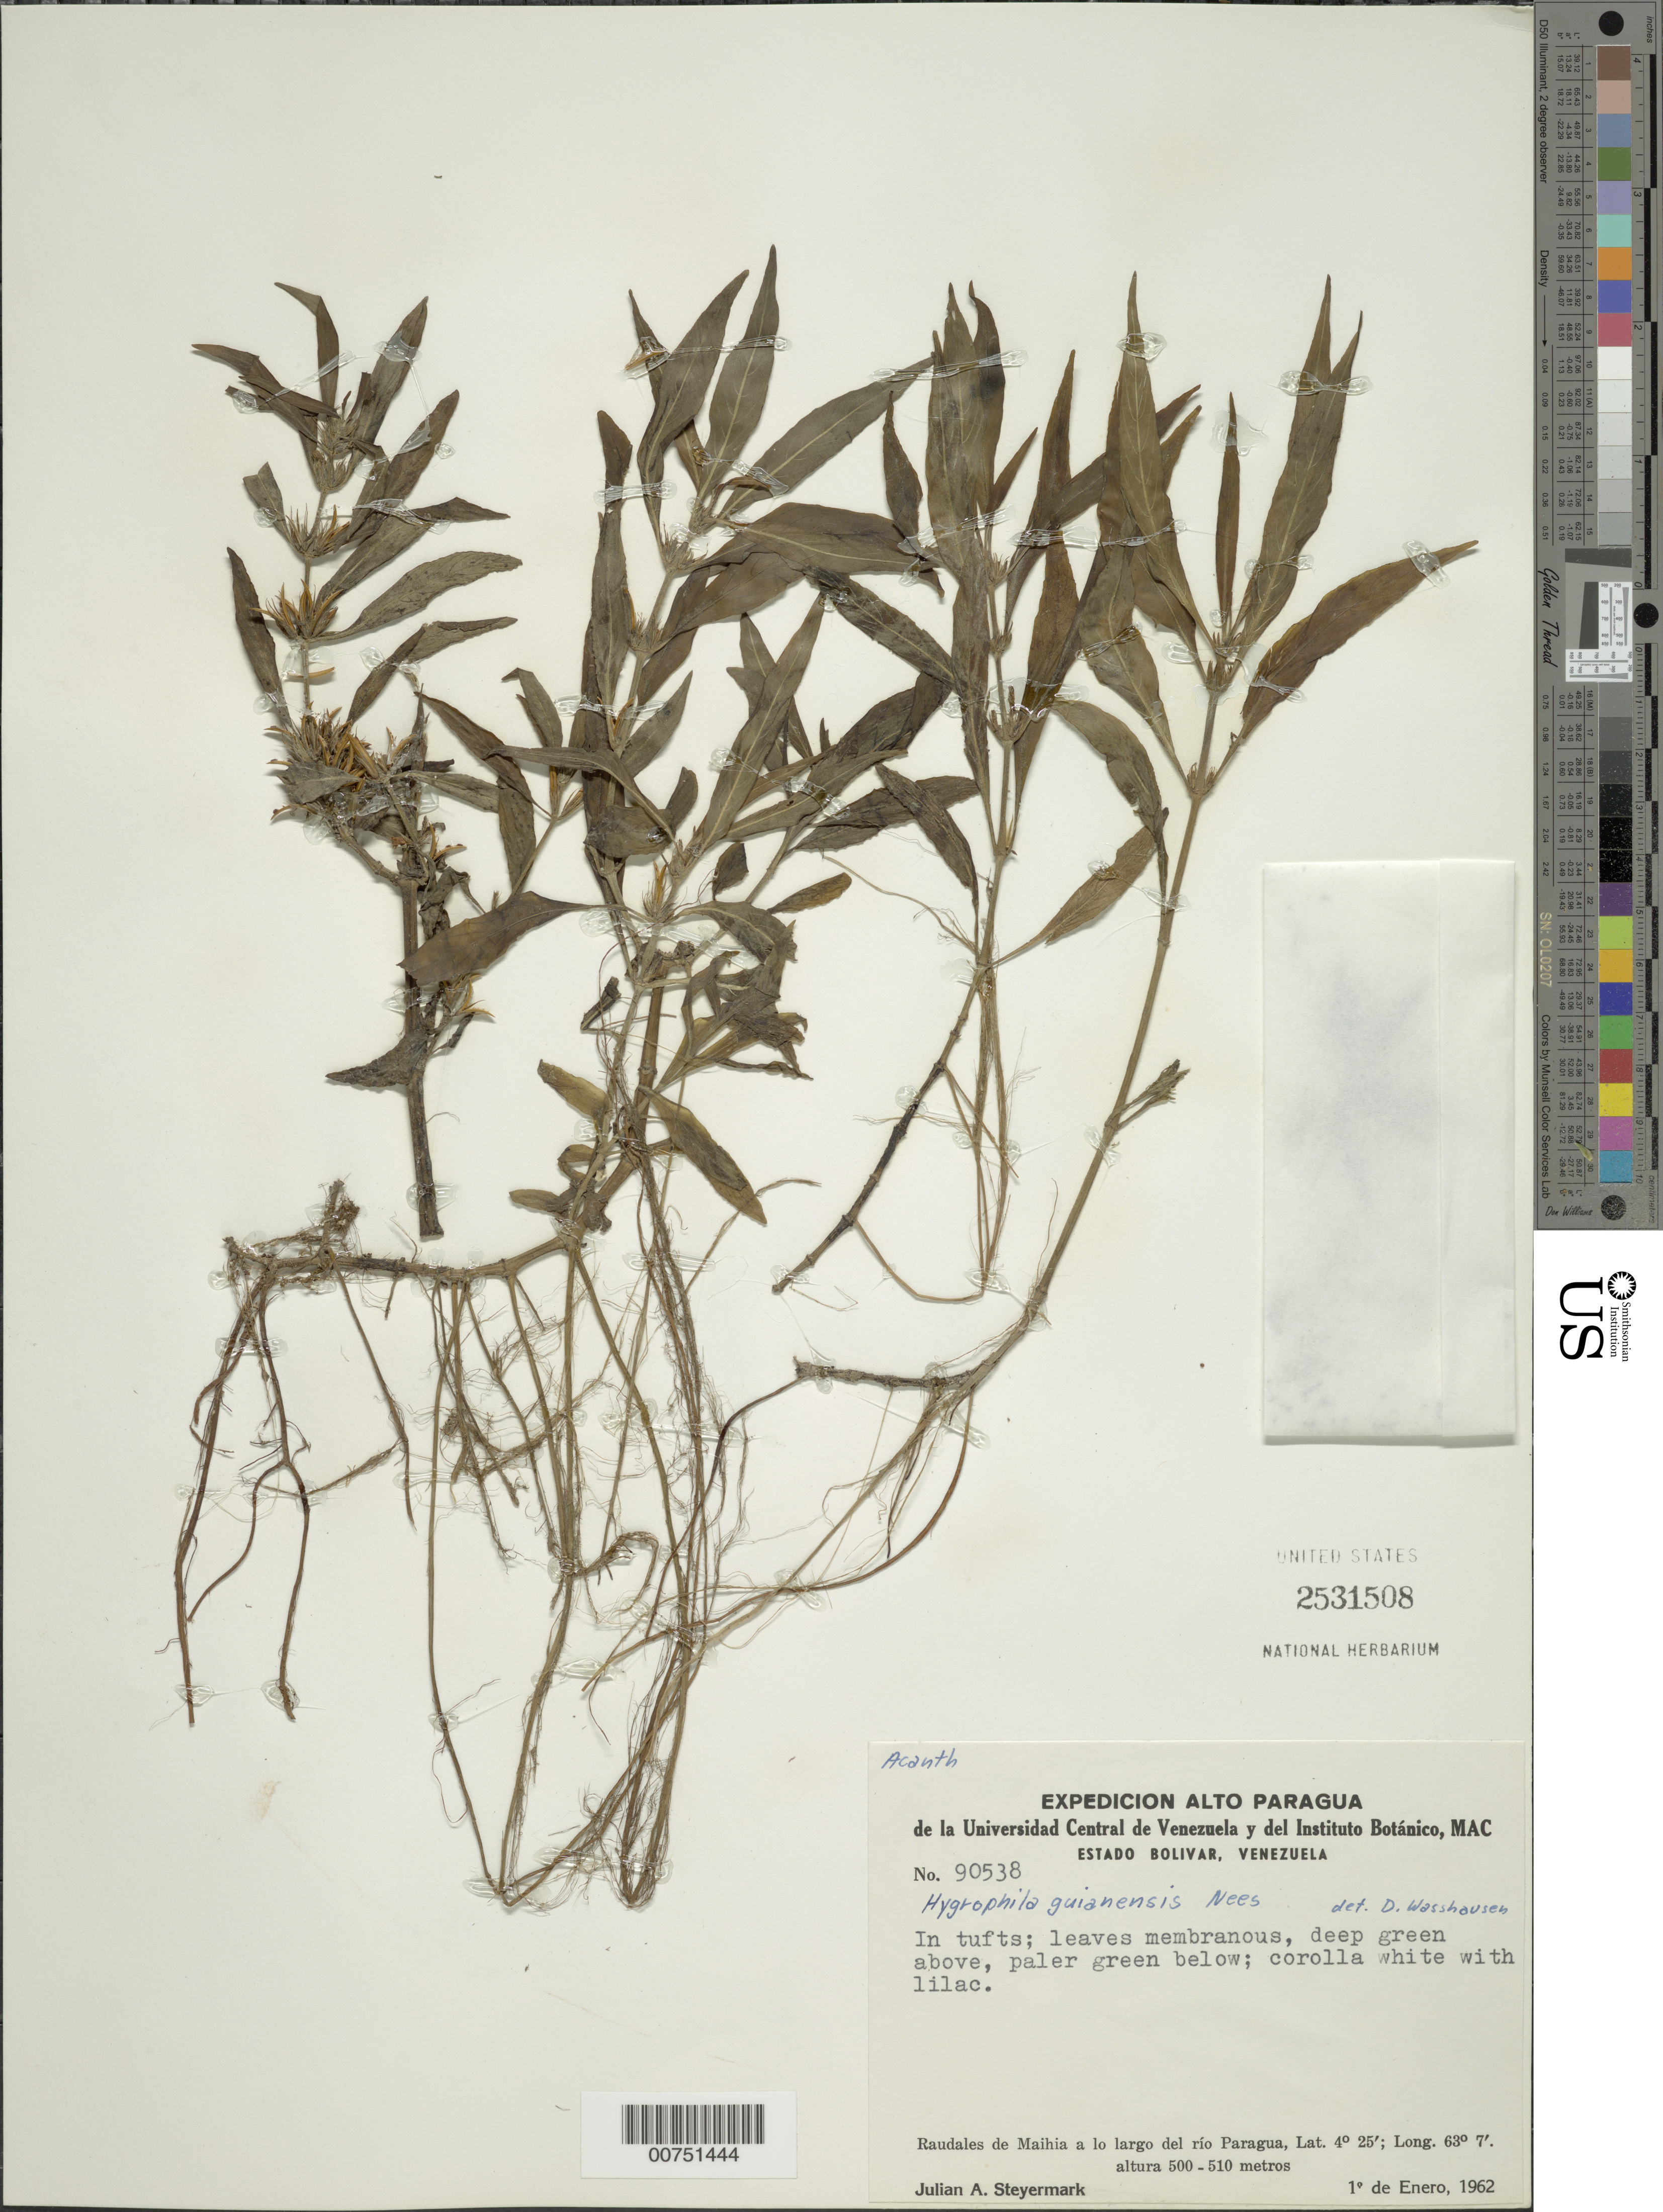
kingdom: Plantae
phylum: Tracheophyta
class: Magnoliopsida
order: Lamiales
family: Acanthaceae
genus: Hygrophila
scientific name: Hygrophila guianensis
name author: Nees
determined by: Wasshausen, Dieter C., (BOT), Smithsonian Institution - National Museum of Natural History (UNITED STATES)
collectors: J. Steyermark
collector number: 90538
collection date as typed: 1-Jan-62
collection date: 1962-01-01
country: Venezuela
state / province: Bolívar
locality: Raudales de Maihia, Rió Paragua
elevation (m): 500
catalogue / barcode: US 2531508